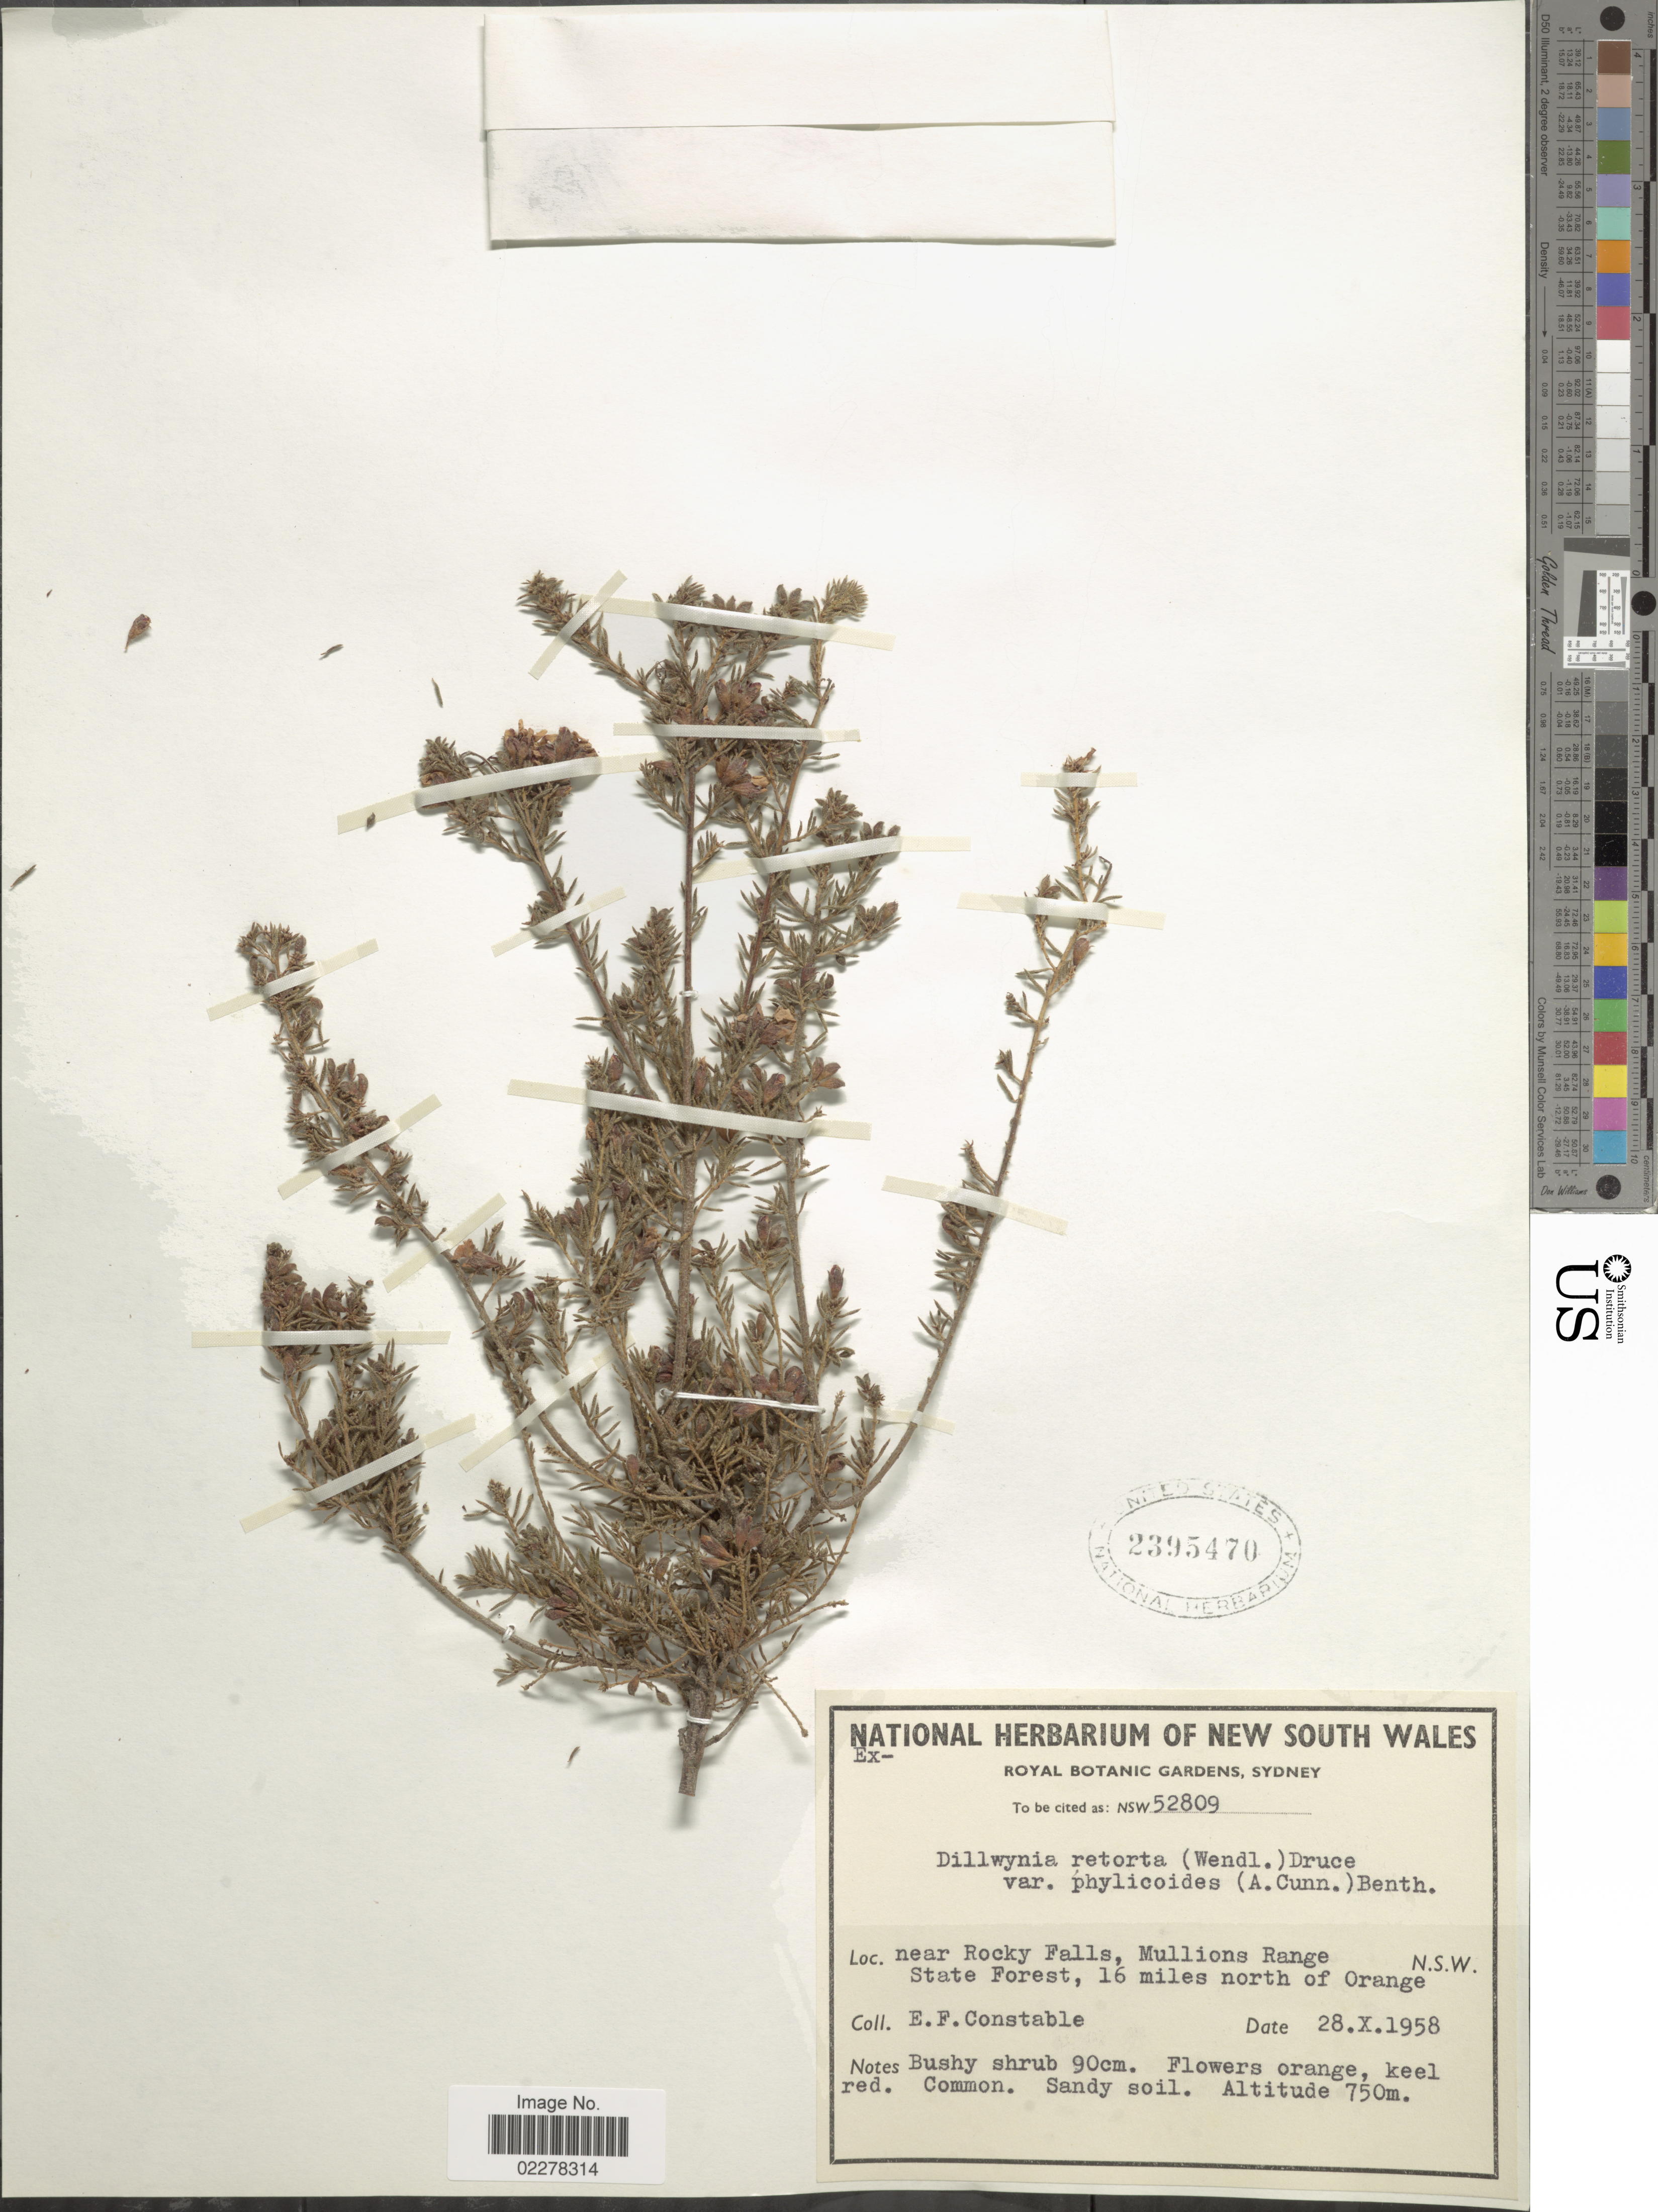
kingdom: Plantae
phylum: Tracheophyta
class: Magnoliopsida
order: Fabales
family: Fabaceae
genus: Dillwynia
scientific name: Dillwynia retorta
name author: Druce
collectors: E. F. Constable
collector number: NSW52809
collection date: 1958-10-28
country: Australia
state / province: New South Wales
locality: Near Rocky Falls, Mullions Range State Forest, 16 miles north of Orange. N.S.W.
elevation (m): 750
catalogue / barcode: US 2395470